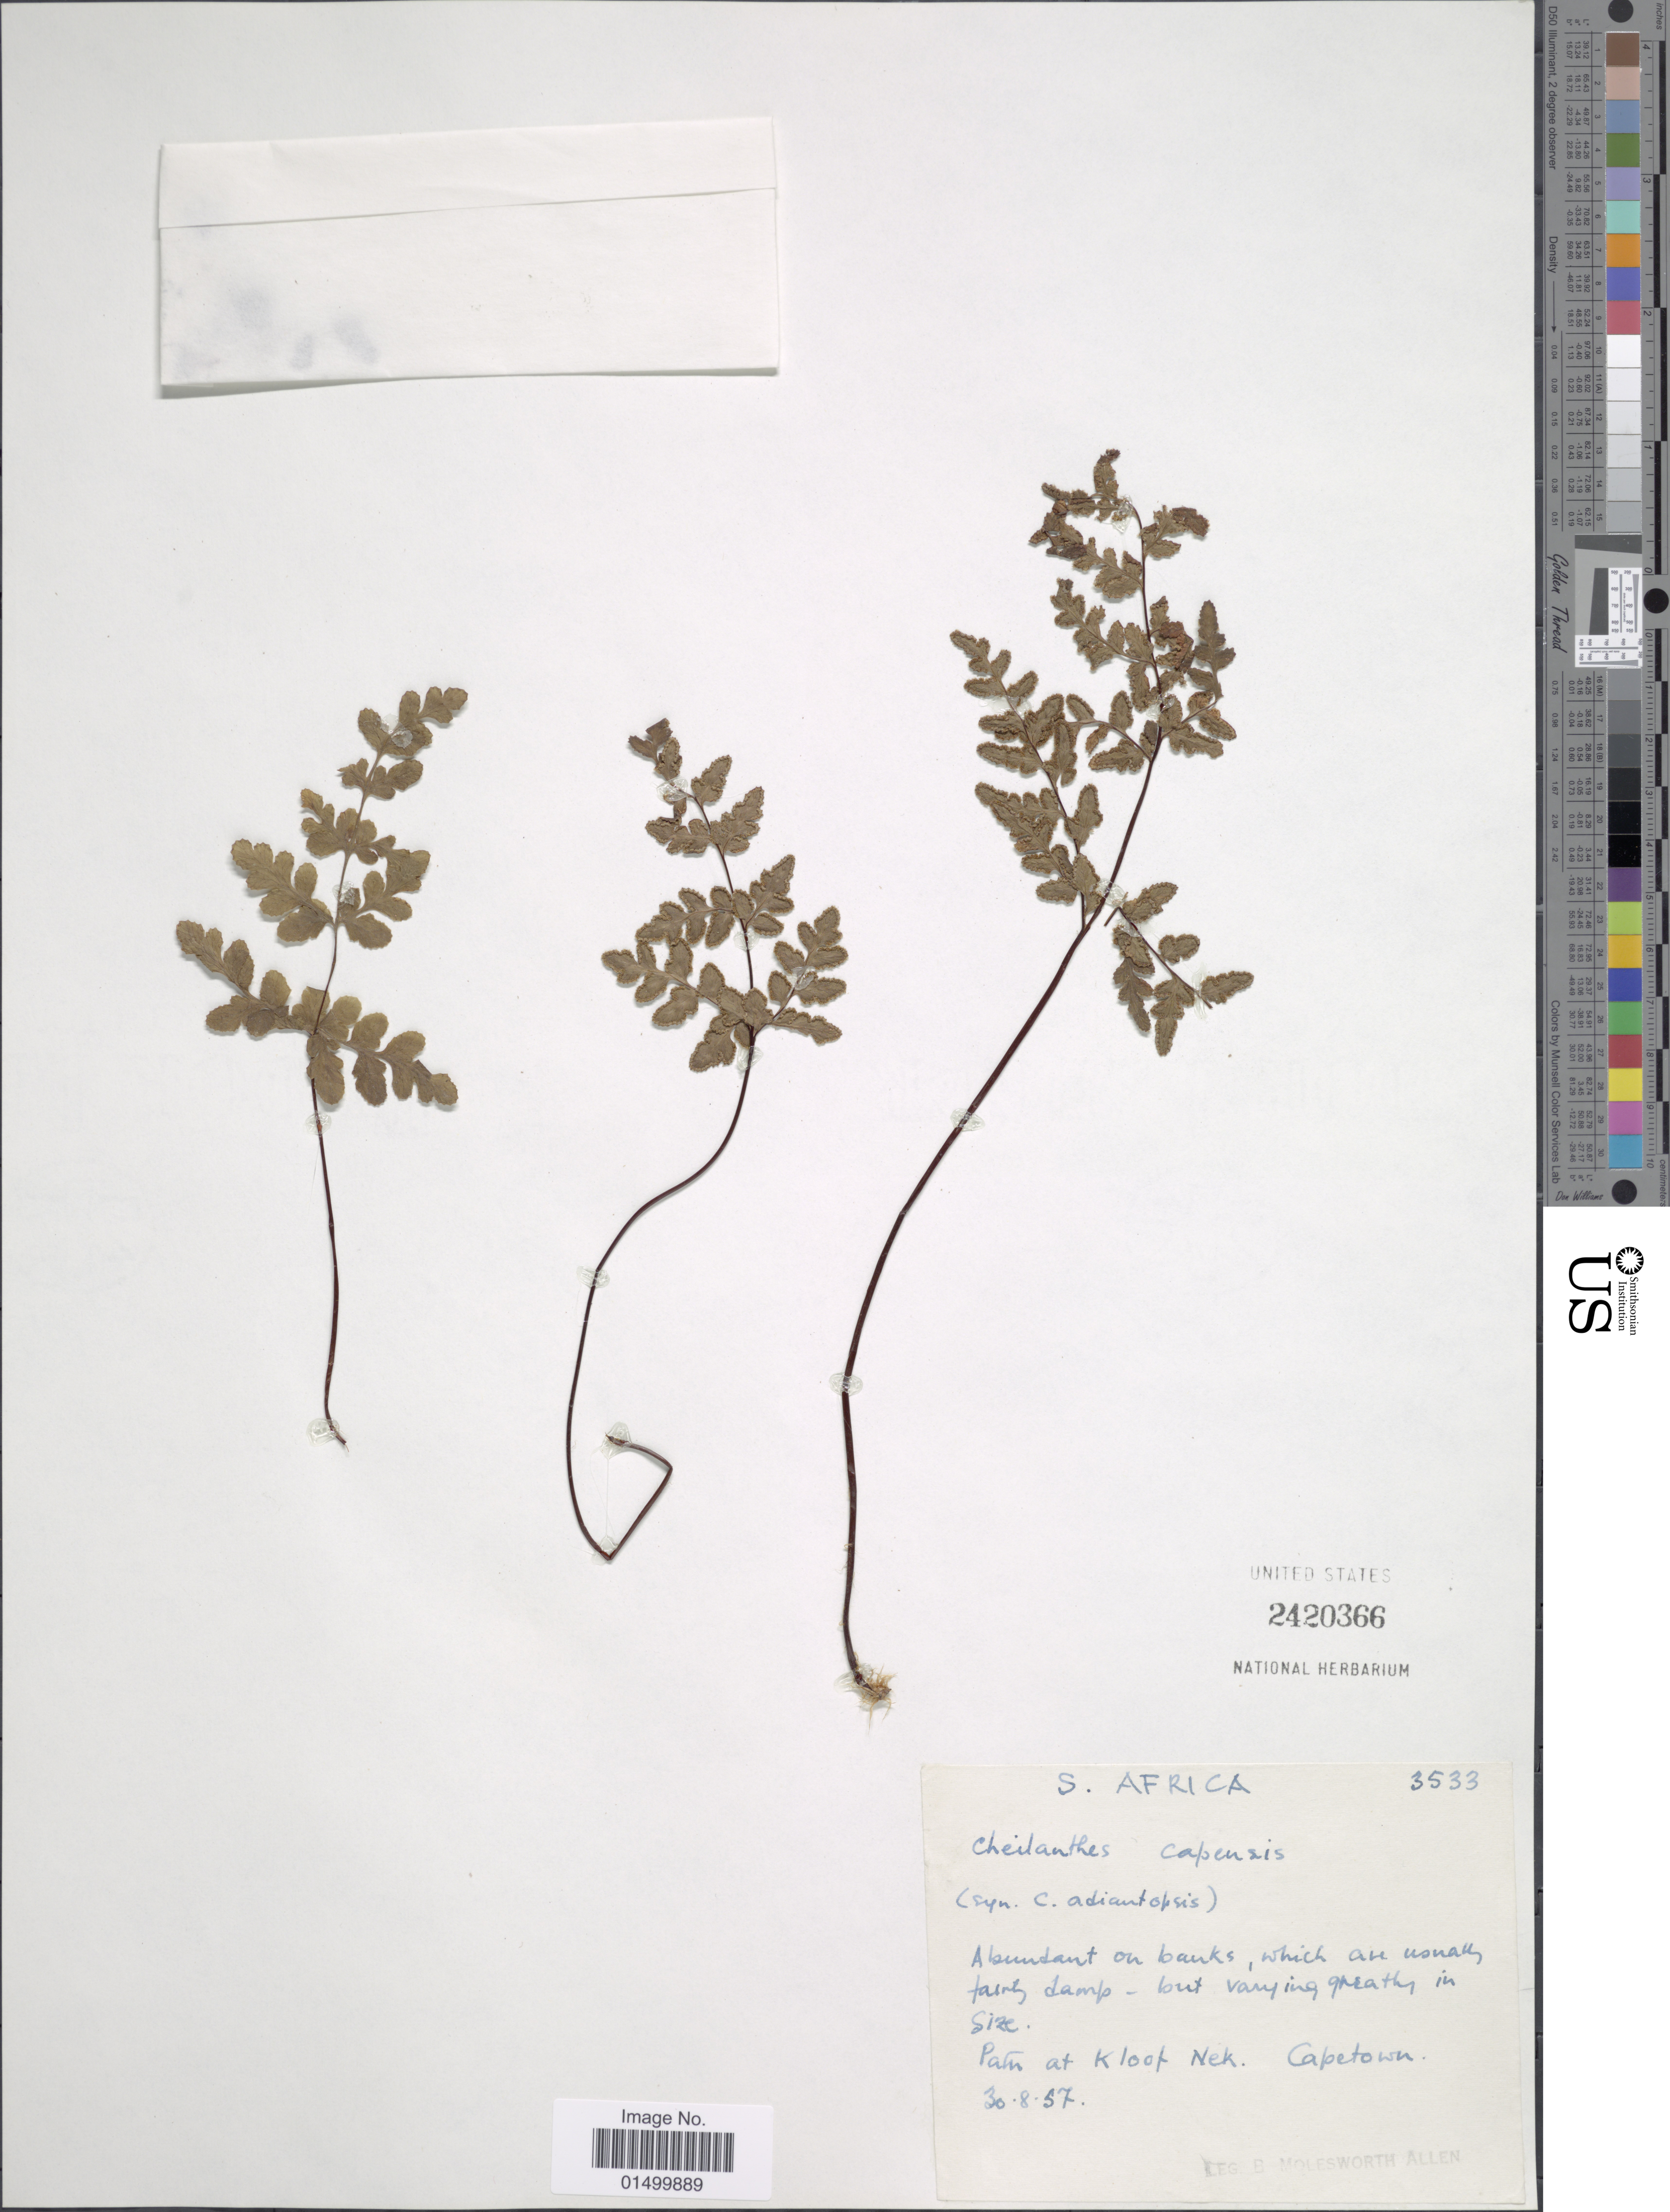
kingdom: Plantae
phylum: Tracheophyta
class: Polypodiopsida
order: Polypodiales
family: Pteridaceae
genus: Cheilanthes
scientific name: Cheilanthes capensis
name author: (Thunb.) Sw.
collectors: B. E. G. Molesworth-Allen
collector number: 3533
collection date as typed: Transcribed d/m/y: 30/8/57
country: South Africa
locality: Paln at Kloot Nek. Capetown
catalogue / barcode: US 2420366